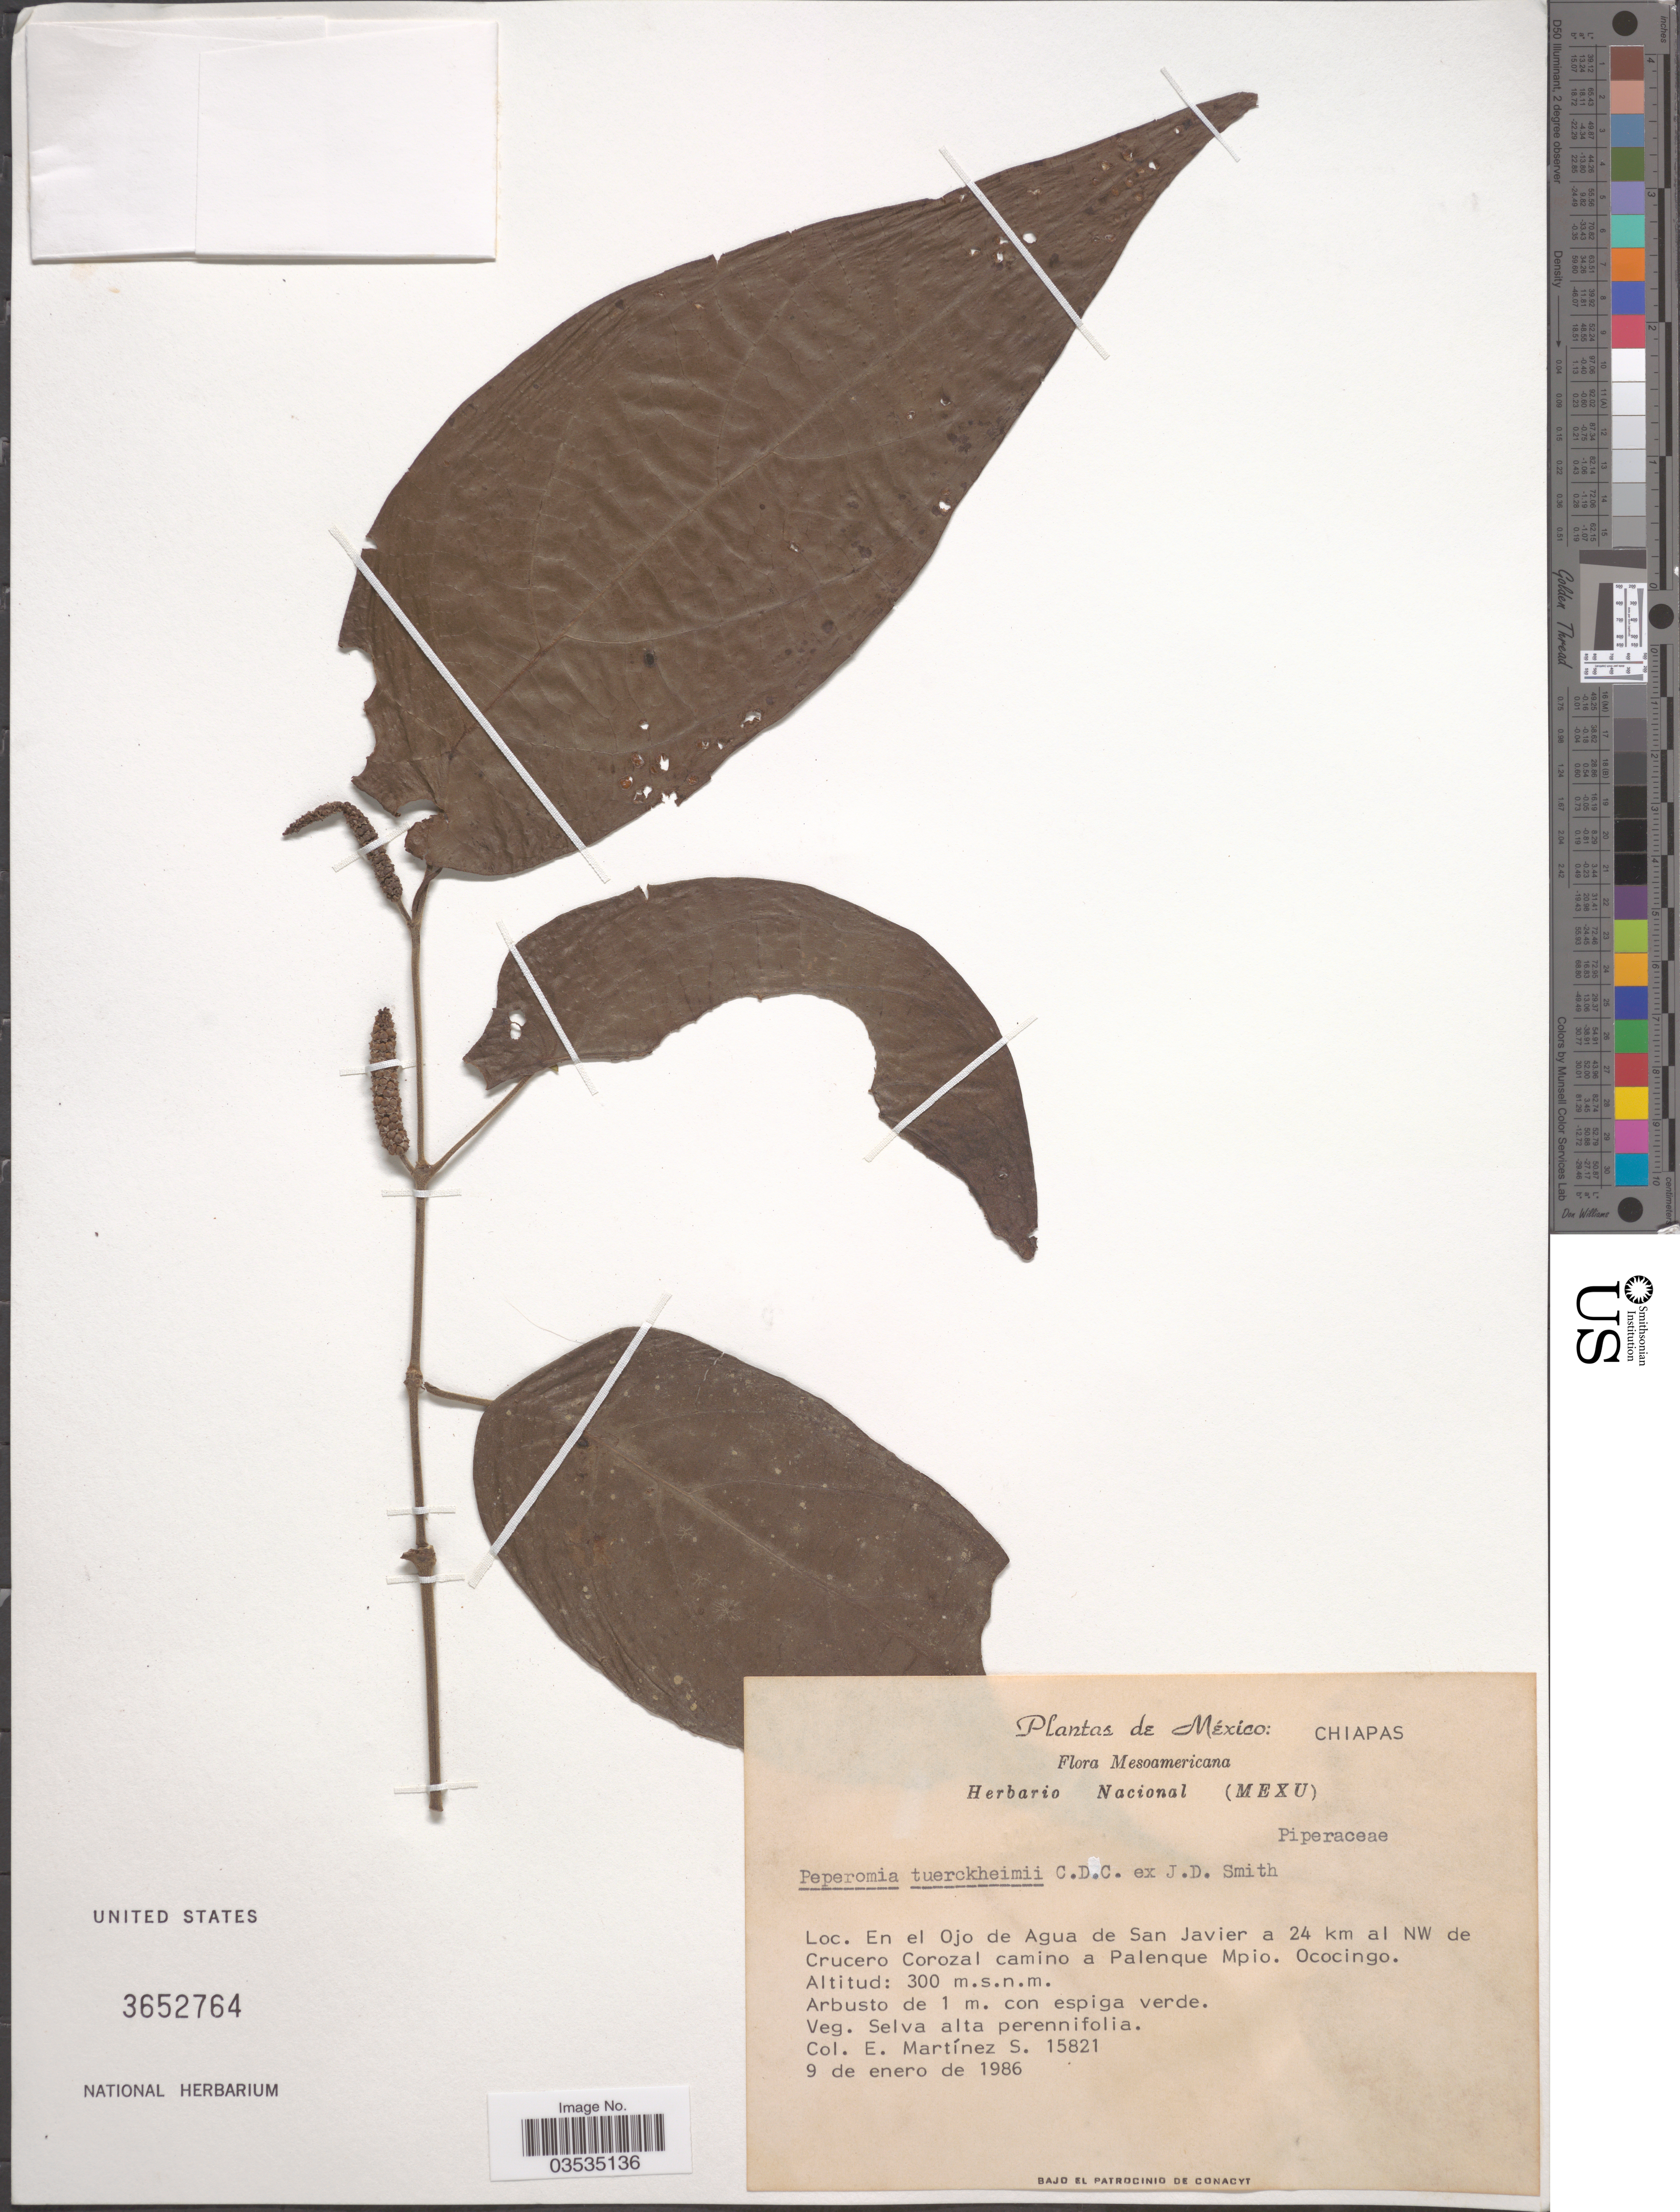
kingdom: Plantae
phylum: Tracheophyta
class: Magnoliopsida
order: Piperales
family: Piperaceae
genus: Piper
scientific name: Piper sp.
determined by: Jiménez, José Estaban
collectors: E. M. Martínez S.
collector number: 15821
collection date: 1986-01-09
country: Mexico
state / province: Chiapas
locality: Mesoamericana. En el Ojo de Agua de San Javier a 24 km al NW de Crucero Corozal camino a Palenque Mpio. Ococingo.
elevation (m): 300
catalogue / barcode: US 3652764